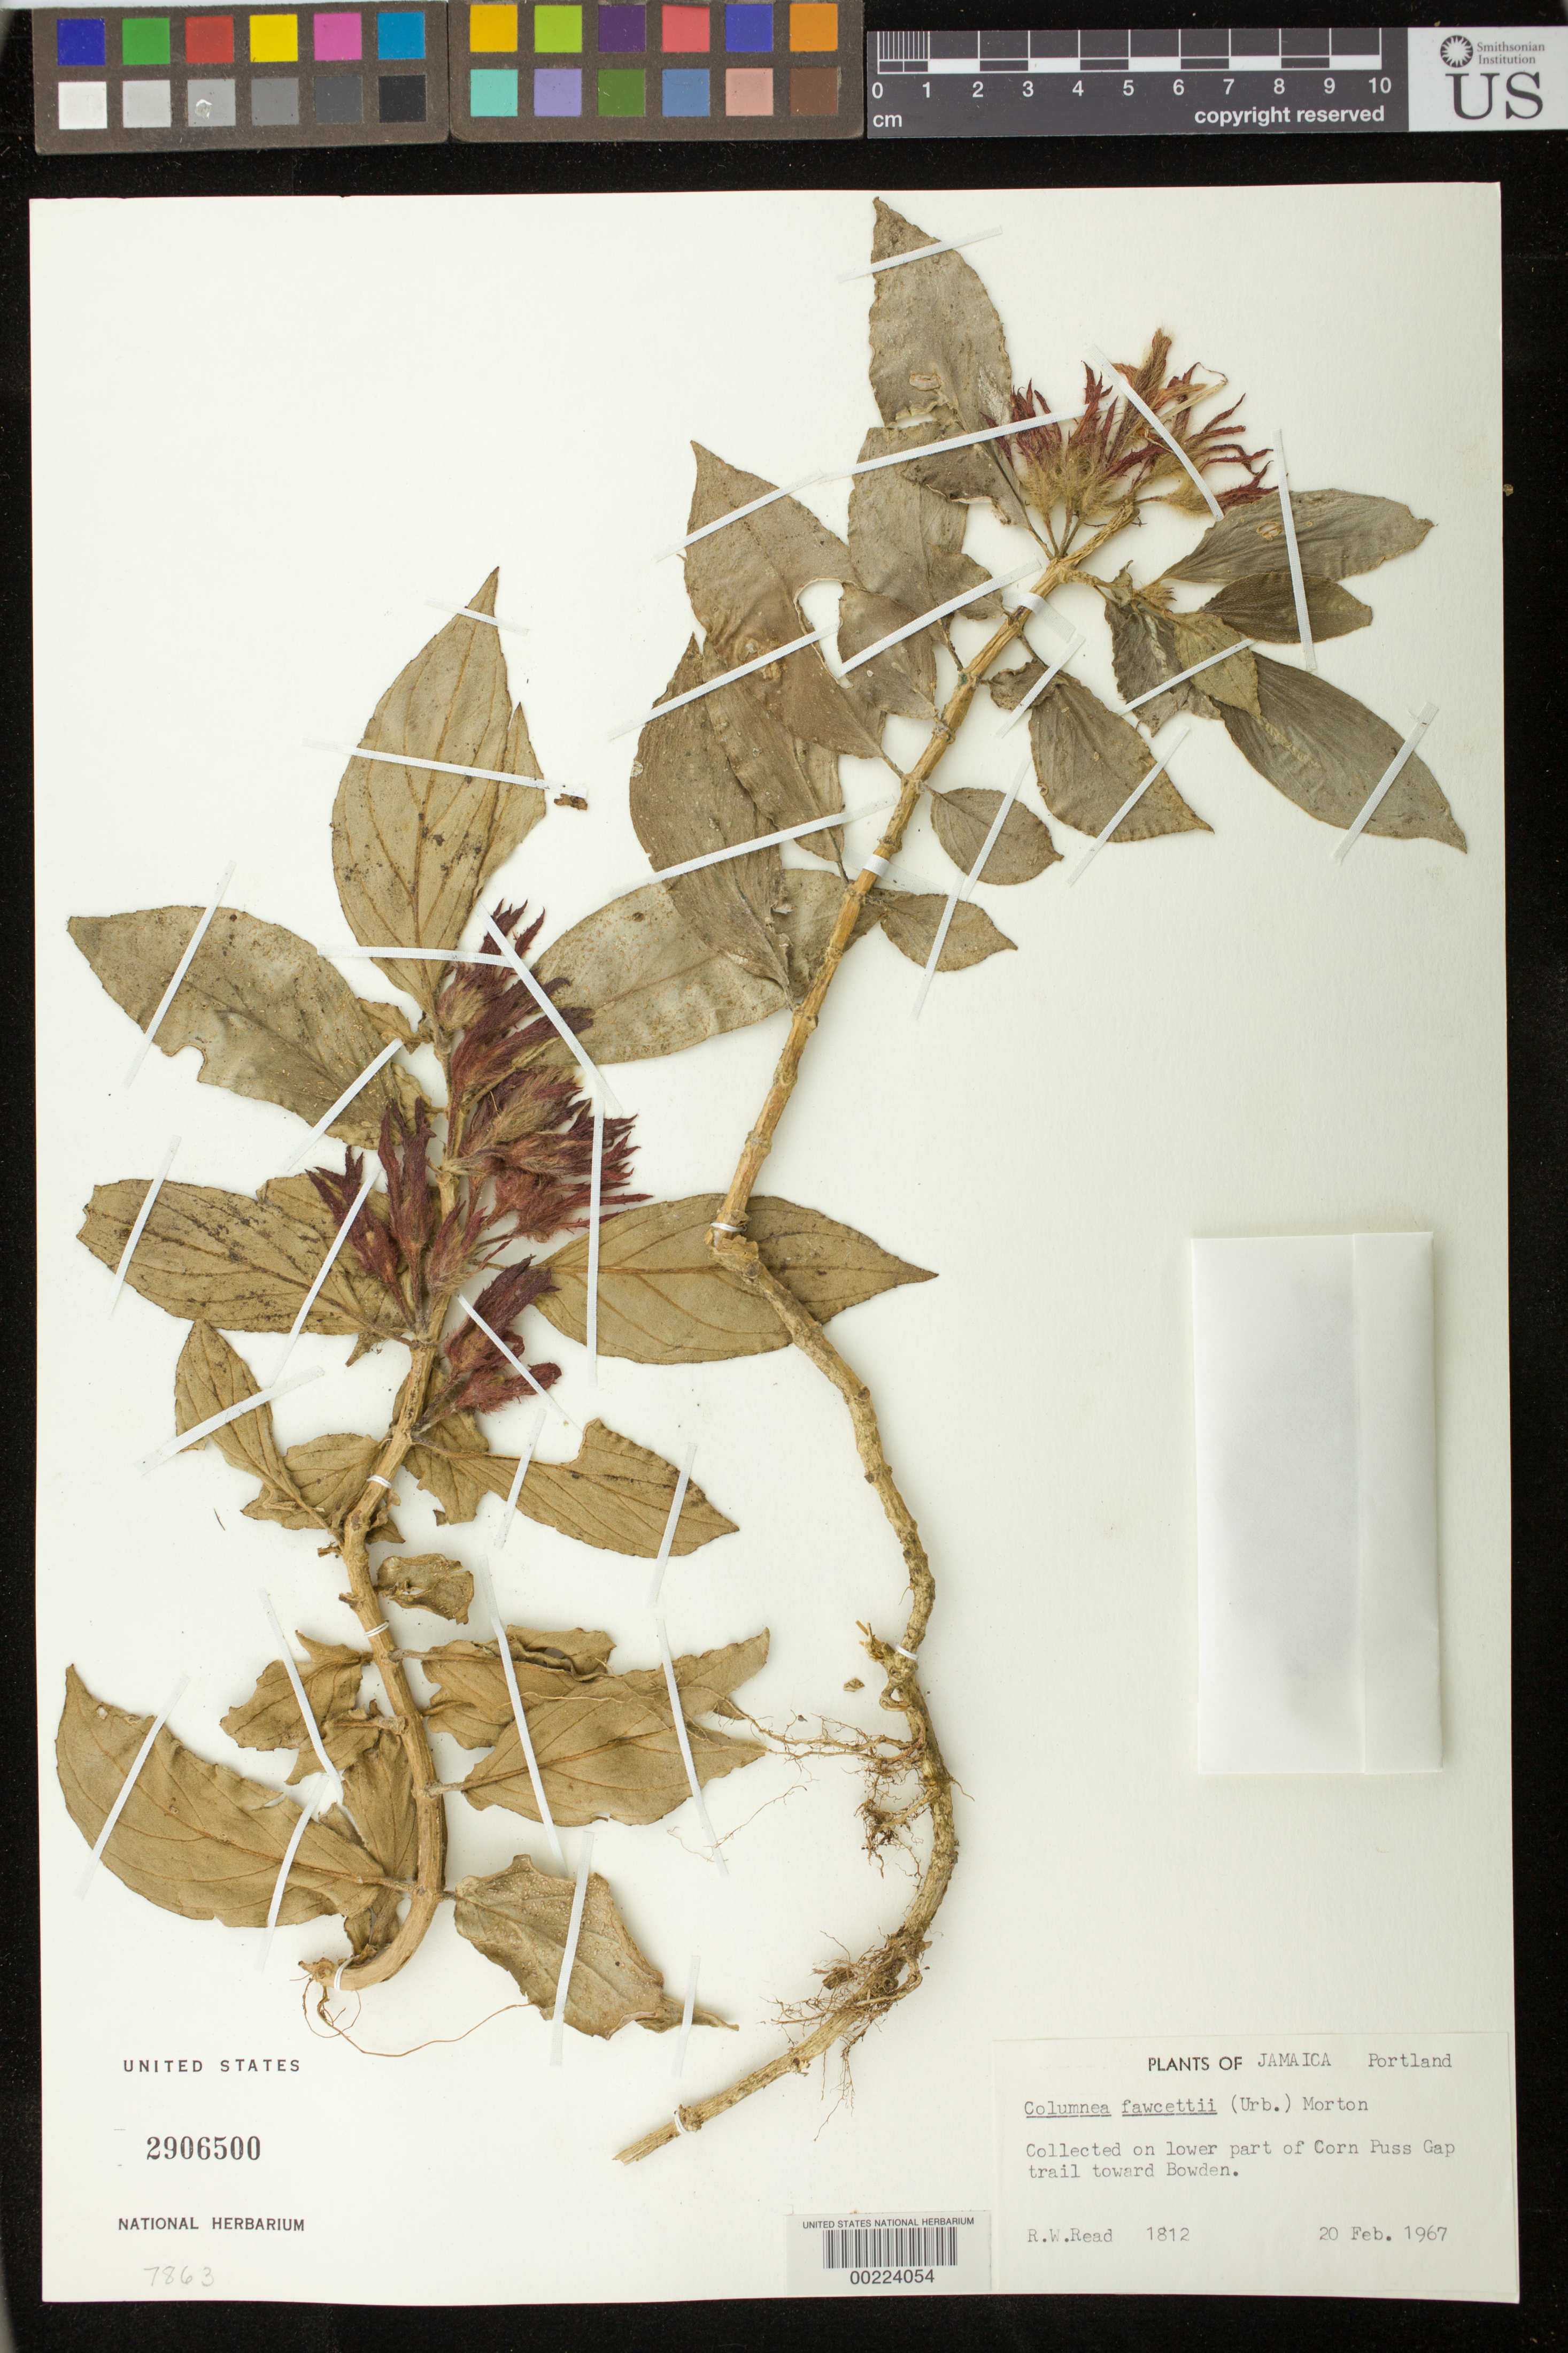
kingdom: Plantae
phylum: Tracheophyta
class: Magnoliopsida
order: Lamiales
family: Gesneriaceae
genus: Columnea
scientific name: Columnea fawcettii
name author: (Urb.) C.V. Morton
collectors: R. W. Read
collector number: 1812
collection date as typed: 20 Feb 1967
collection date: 1967-02-20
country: Jamaica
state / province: Portland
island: Jamaica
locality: Lower part of Corn Puss Gap trail toward Bowden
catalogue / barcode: US 2906500